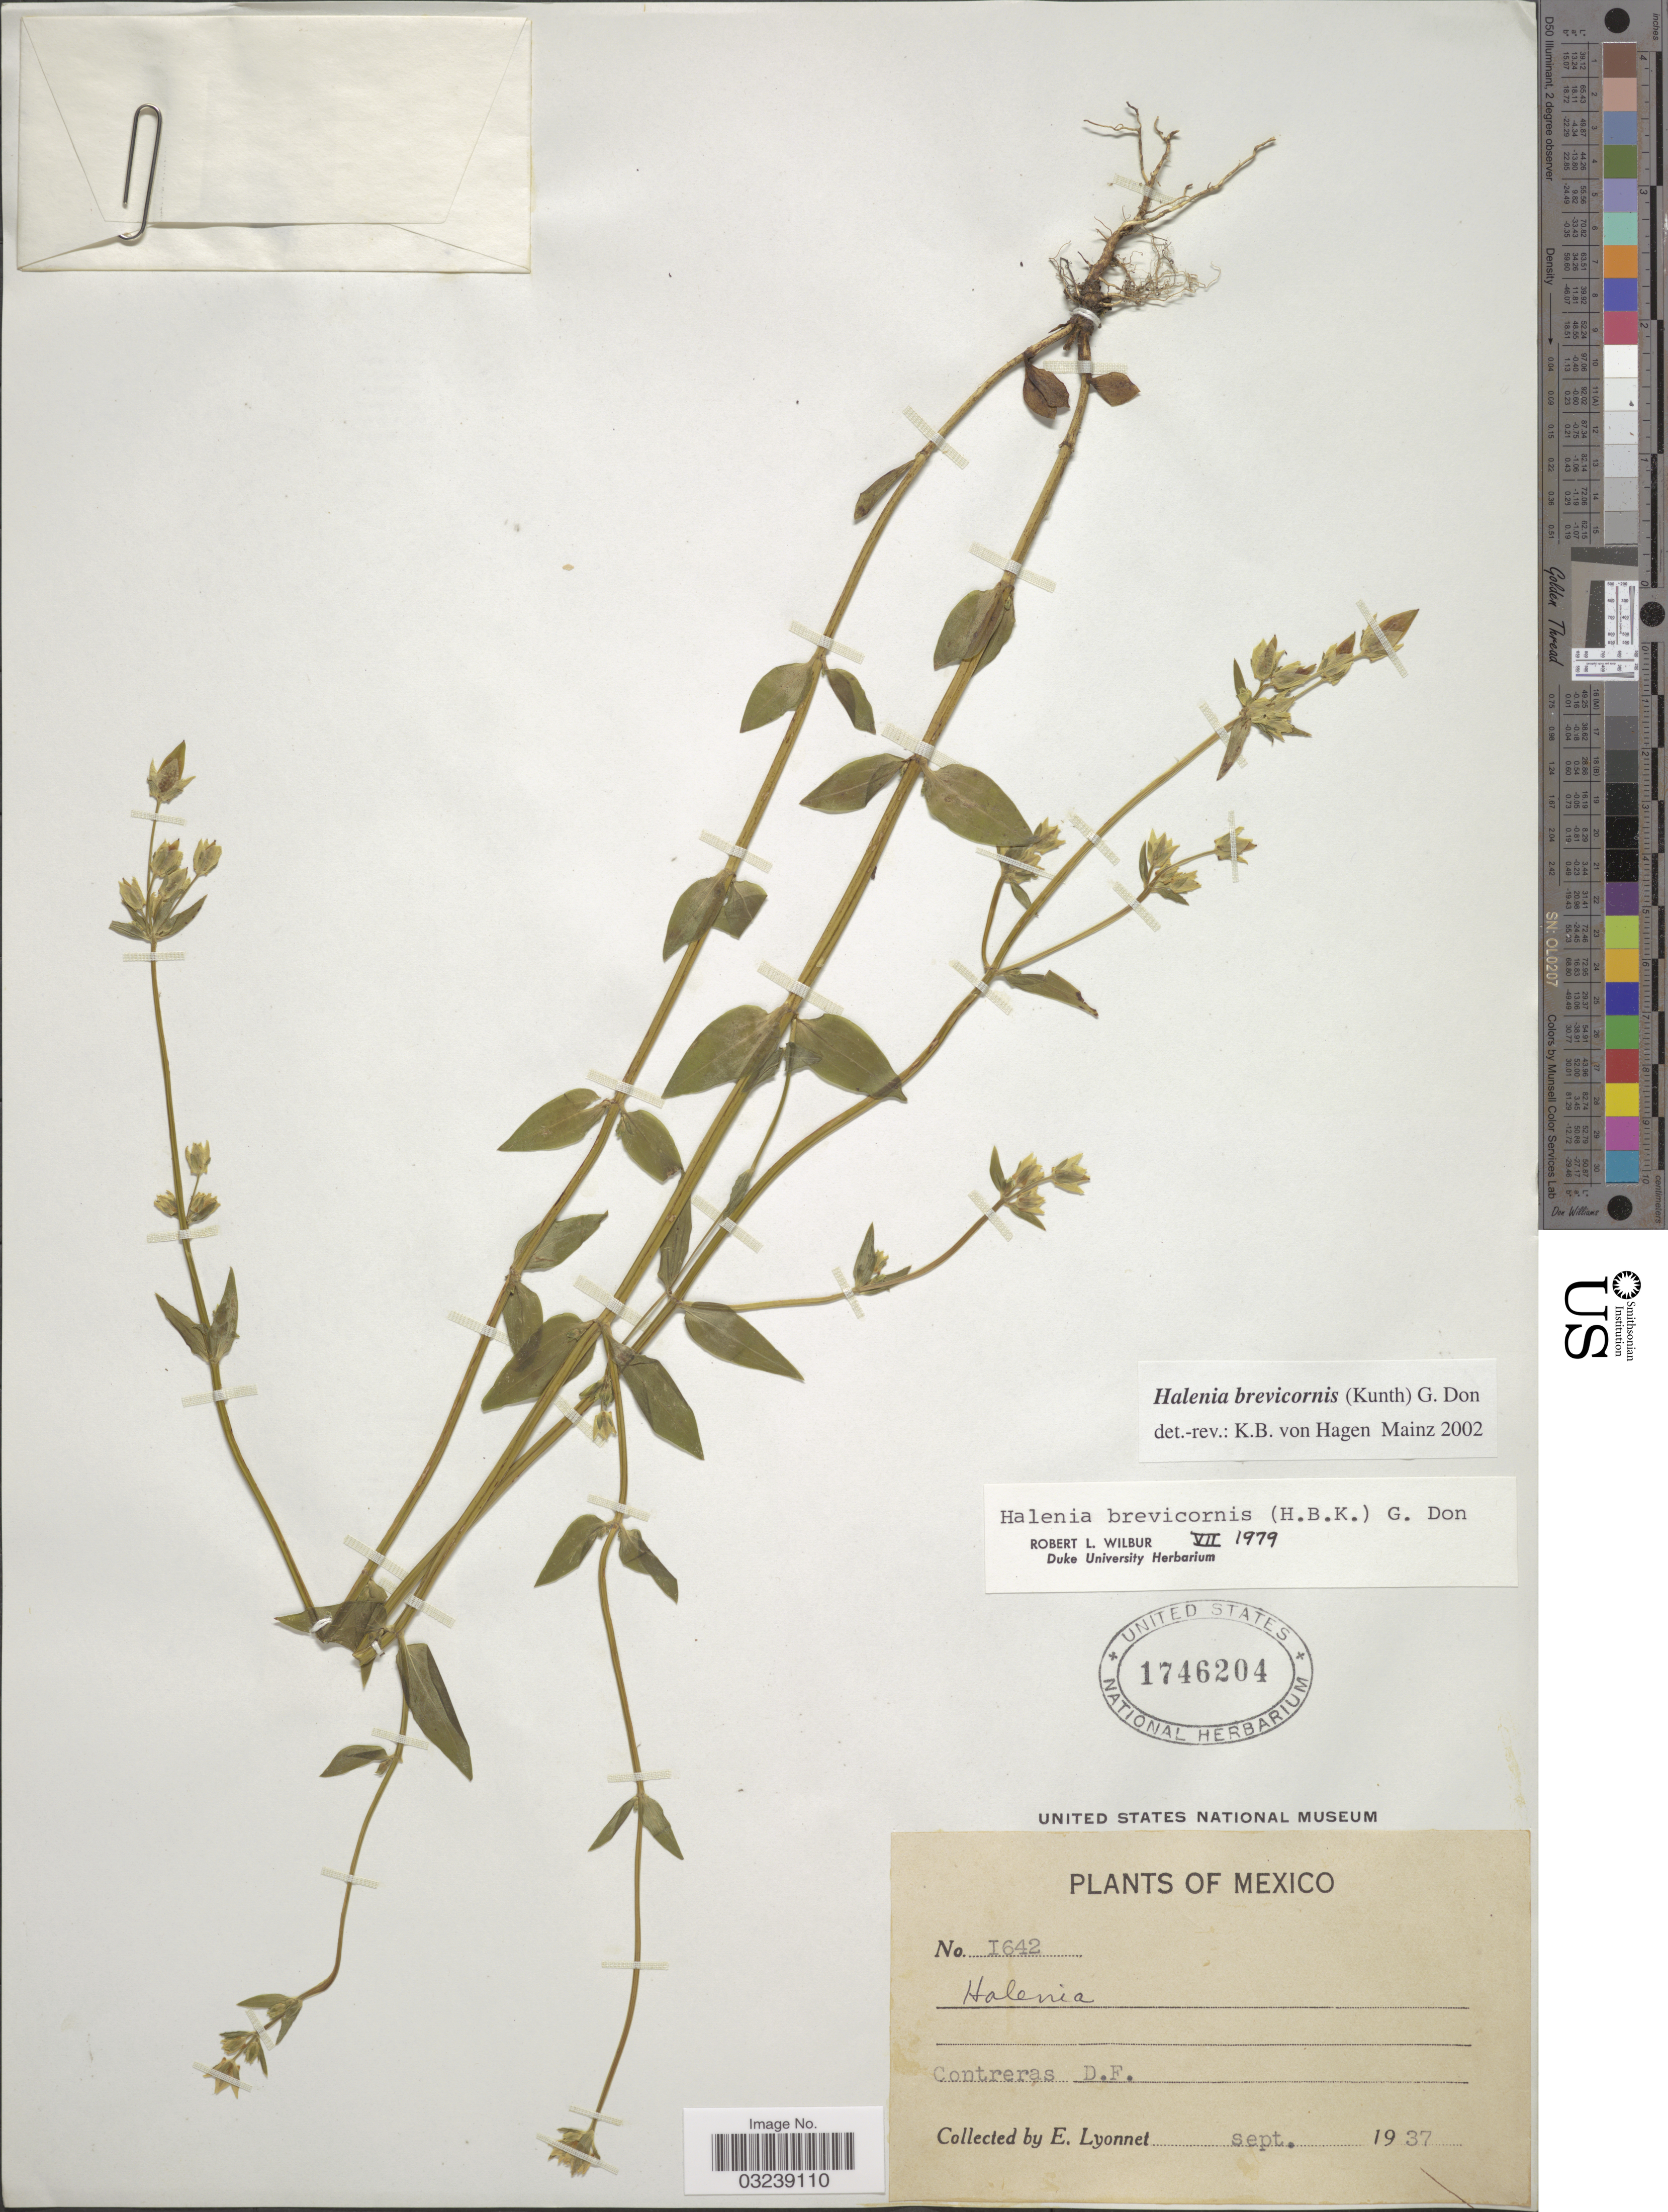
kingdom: Plantae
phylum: Tracheophyta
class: Magnoliopsida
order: Gentianales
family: Gentianaceae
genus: Halenia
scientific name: Halenia brevicornis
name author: (Kunth) G. Don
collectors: E. Lyonnet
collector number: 1642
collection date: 1937-09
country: Mexico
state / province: Distrito Federal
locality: Contreras.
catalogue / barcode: US 1746204